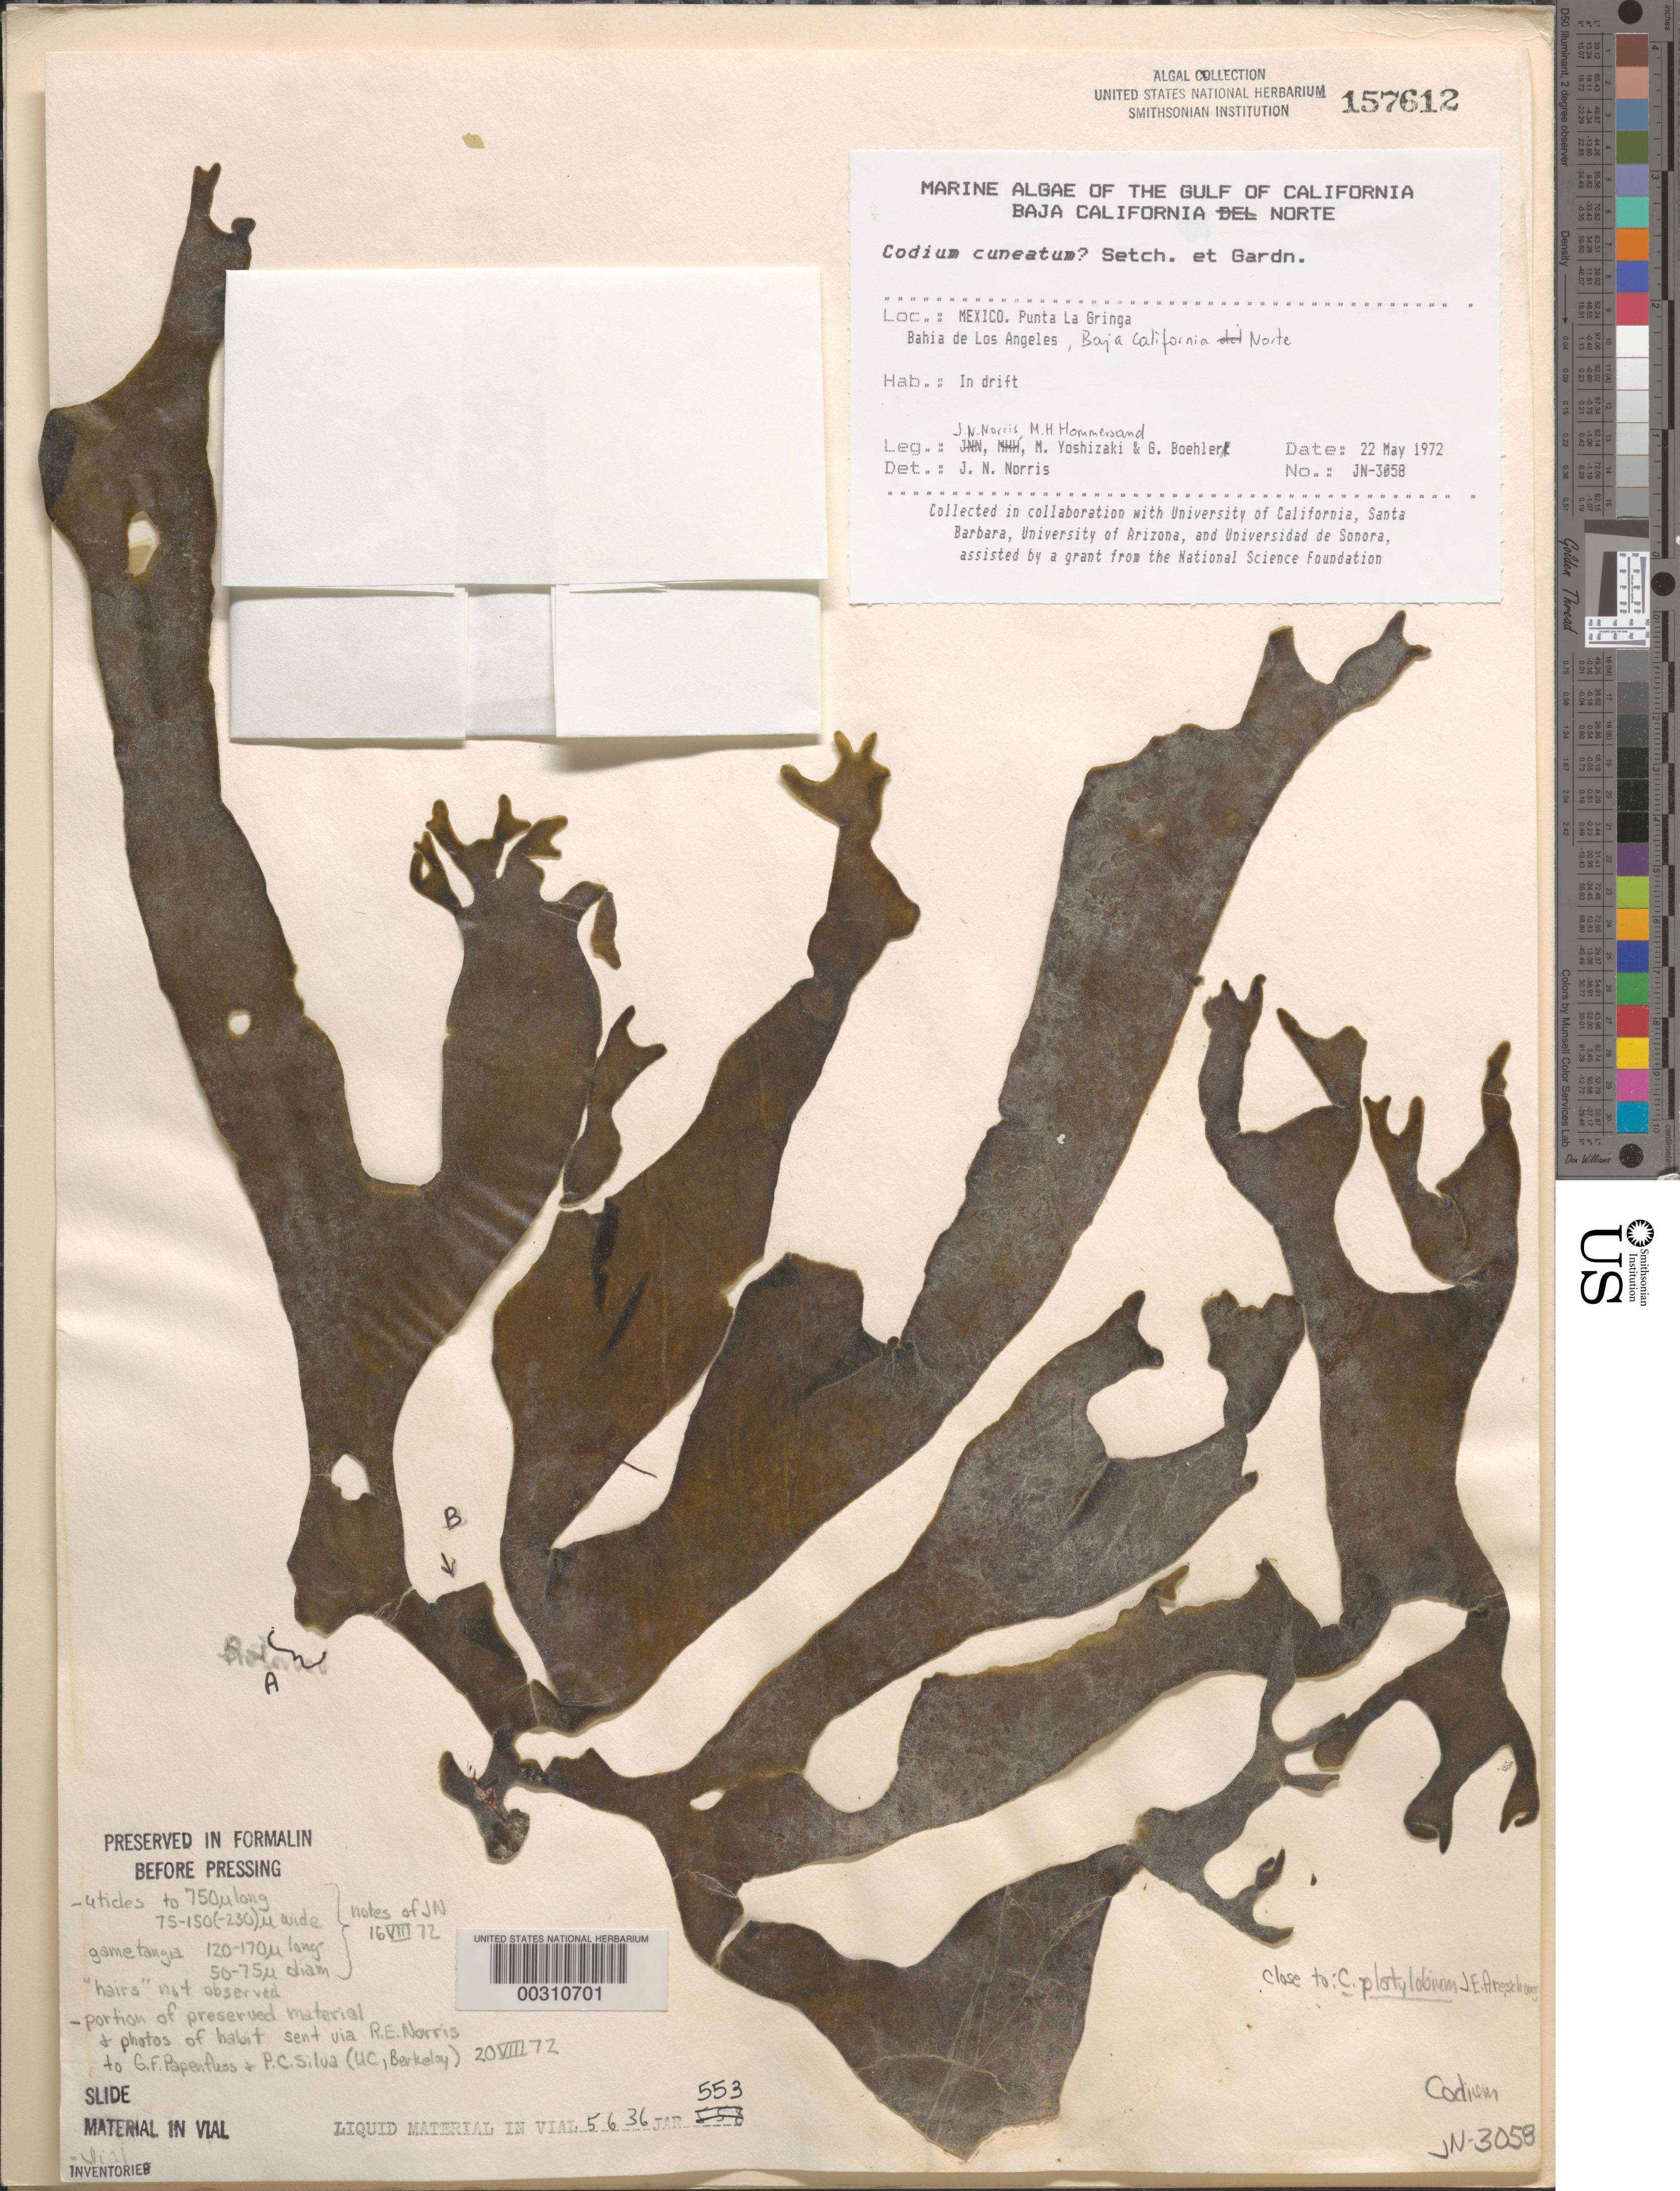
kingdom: Plantae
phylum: Chlorophyta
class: Ulvophyceae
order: Bryopsidales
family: Codiaceae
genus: Codium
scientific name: Codium simulans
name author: Setch. & N.L. Gardner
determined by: Algae name updating Project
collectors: J. N. Norris, M. H. Hommersand, M. Yoshizaki & G. Boehlert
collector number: JN-3058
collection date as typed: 22 May 1972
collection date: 1972-05-22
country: Mexico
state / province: Baja California Norte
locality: Punta La Gringa, Bahia de los Angeles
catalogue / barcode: US 157612